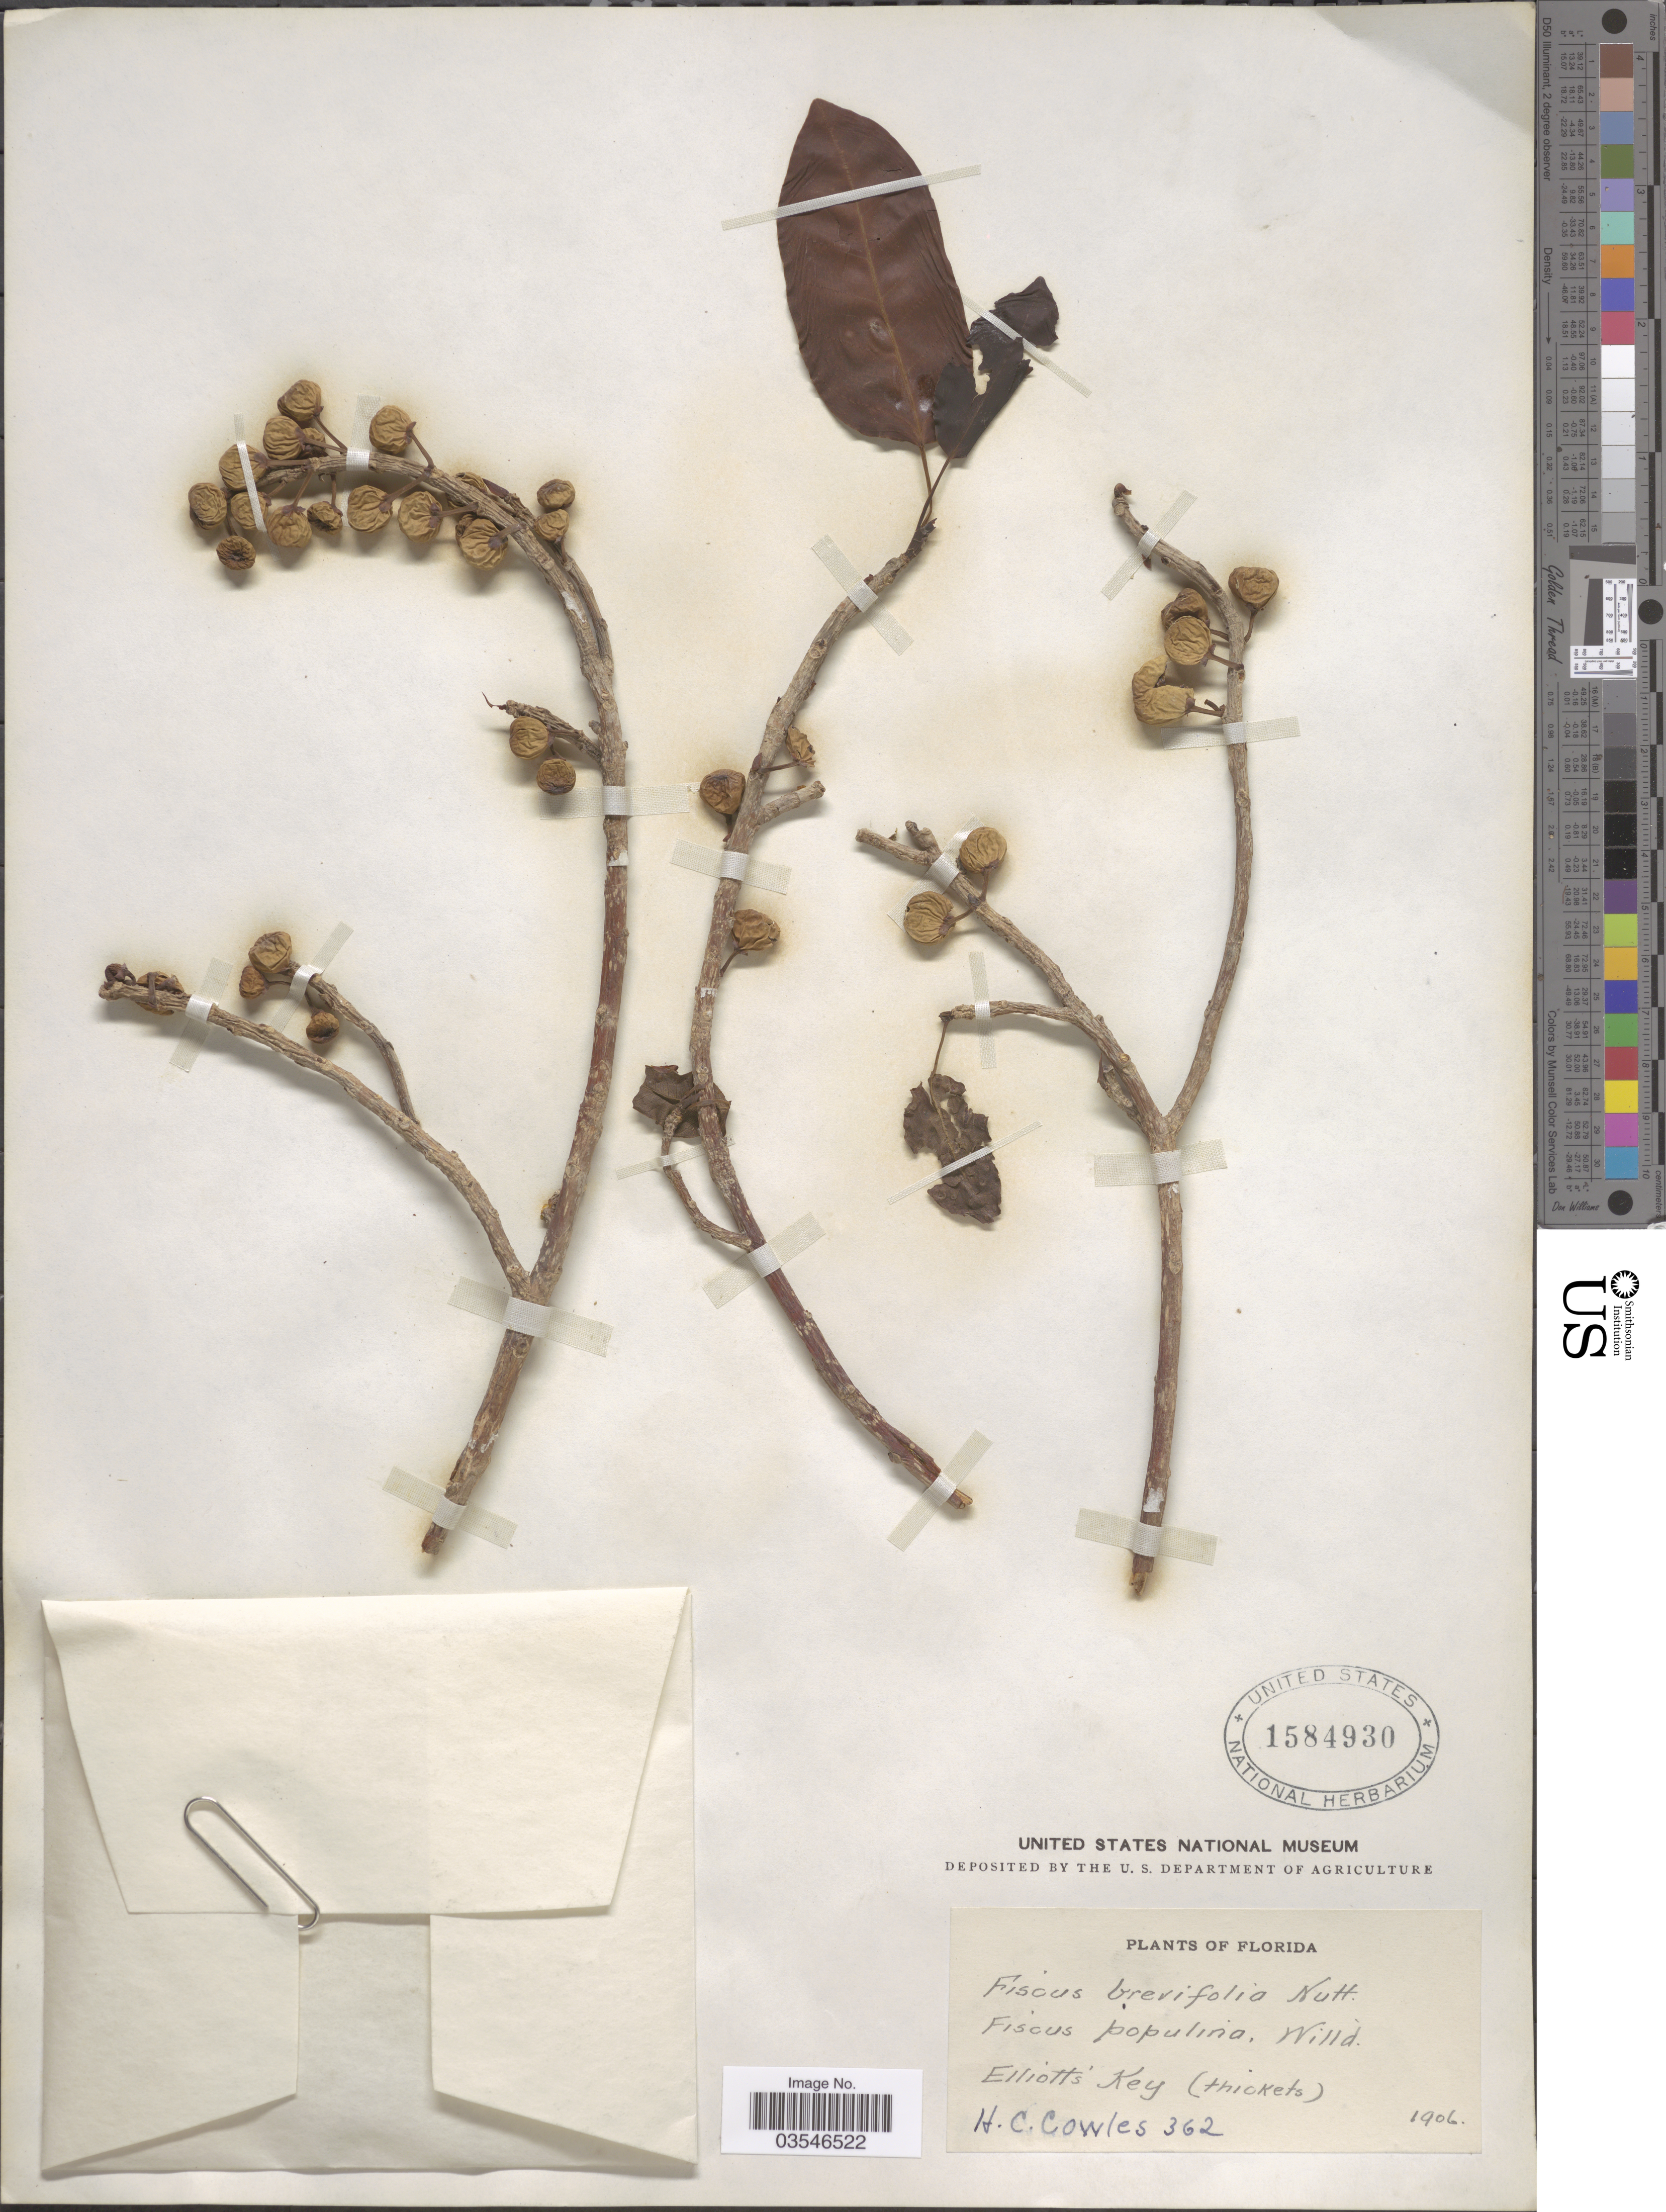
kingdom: Plantae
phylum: Tracheophyta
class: Magnoliopsida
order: Rosales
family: Moraceae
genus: Ficus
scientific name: Ficus brevifolia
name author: Nutt.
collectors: H. Cowles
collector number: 362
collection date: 1906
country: United States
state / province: Florida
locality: Elliott's Key (thickets).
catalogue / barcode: US 1584930